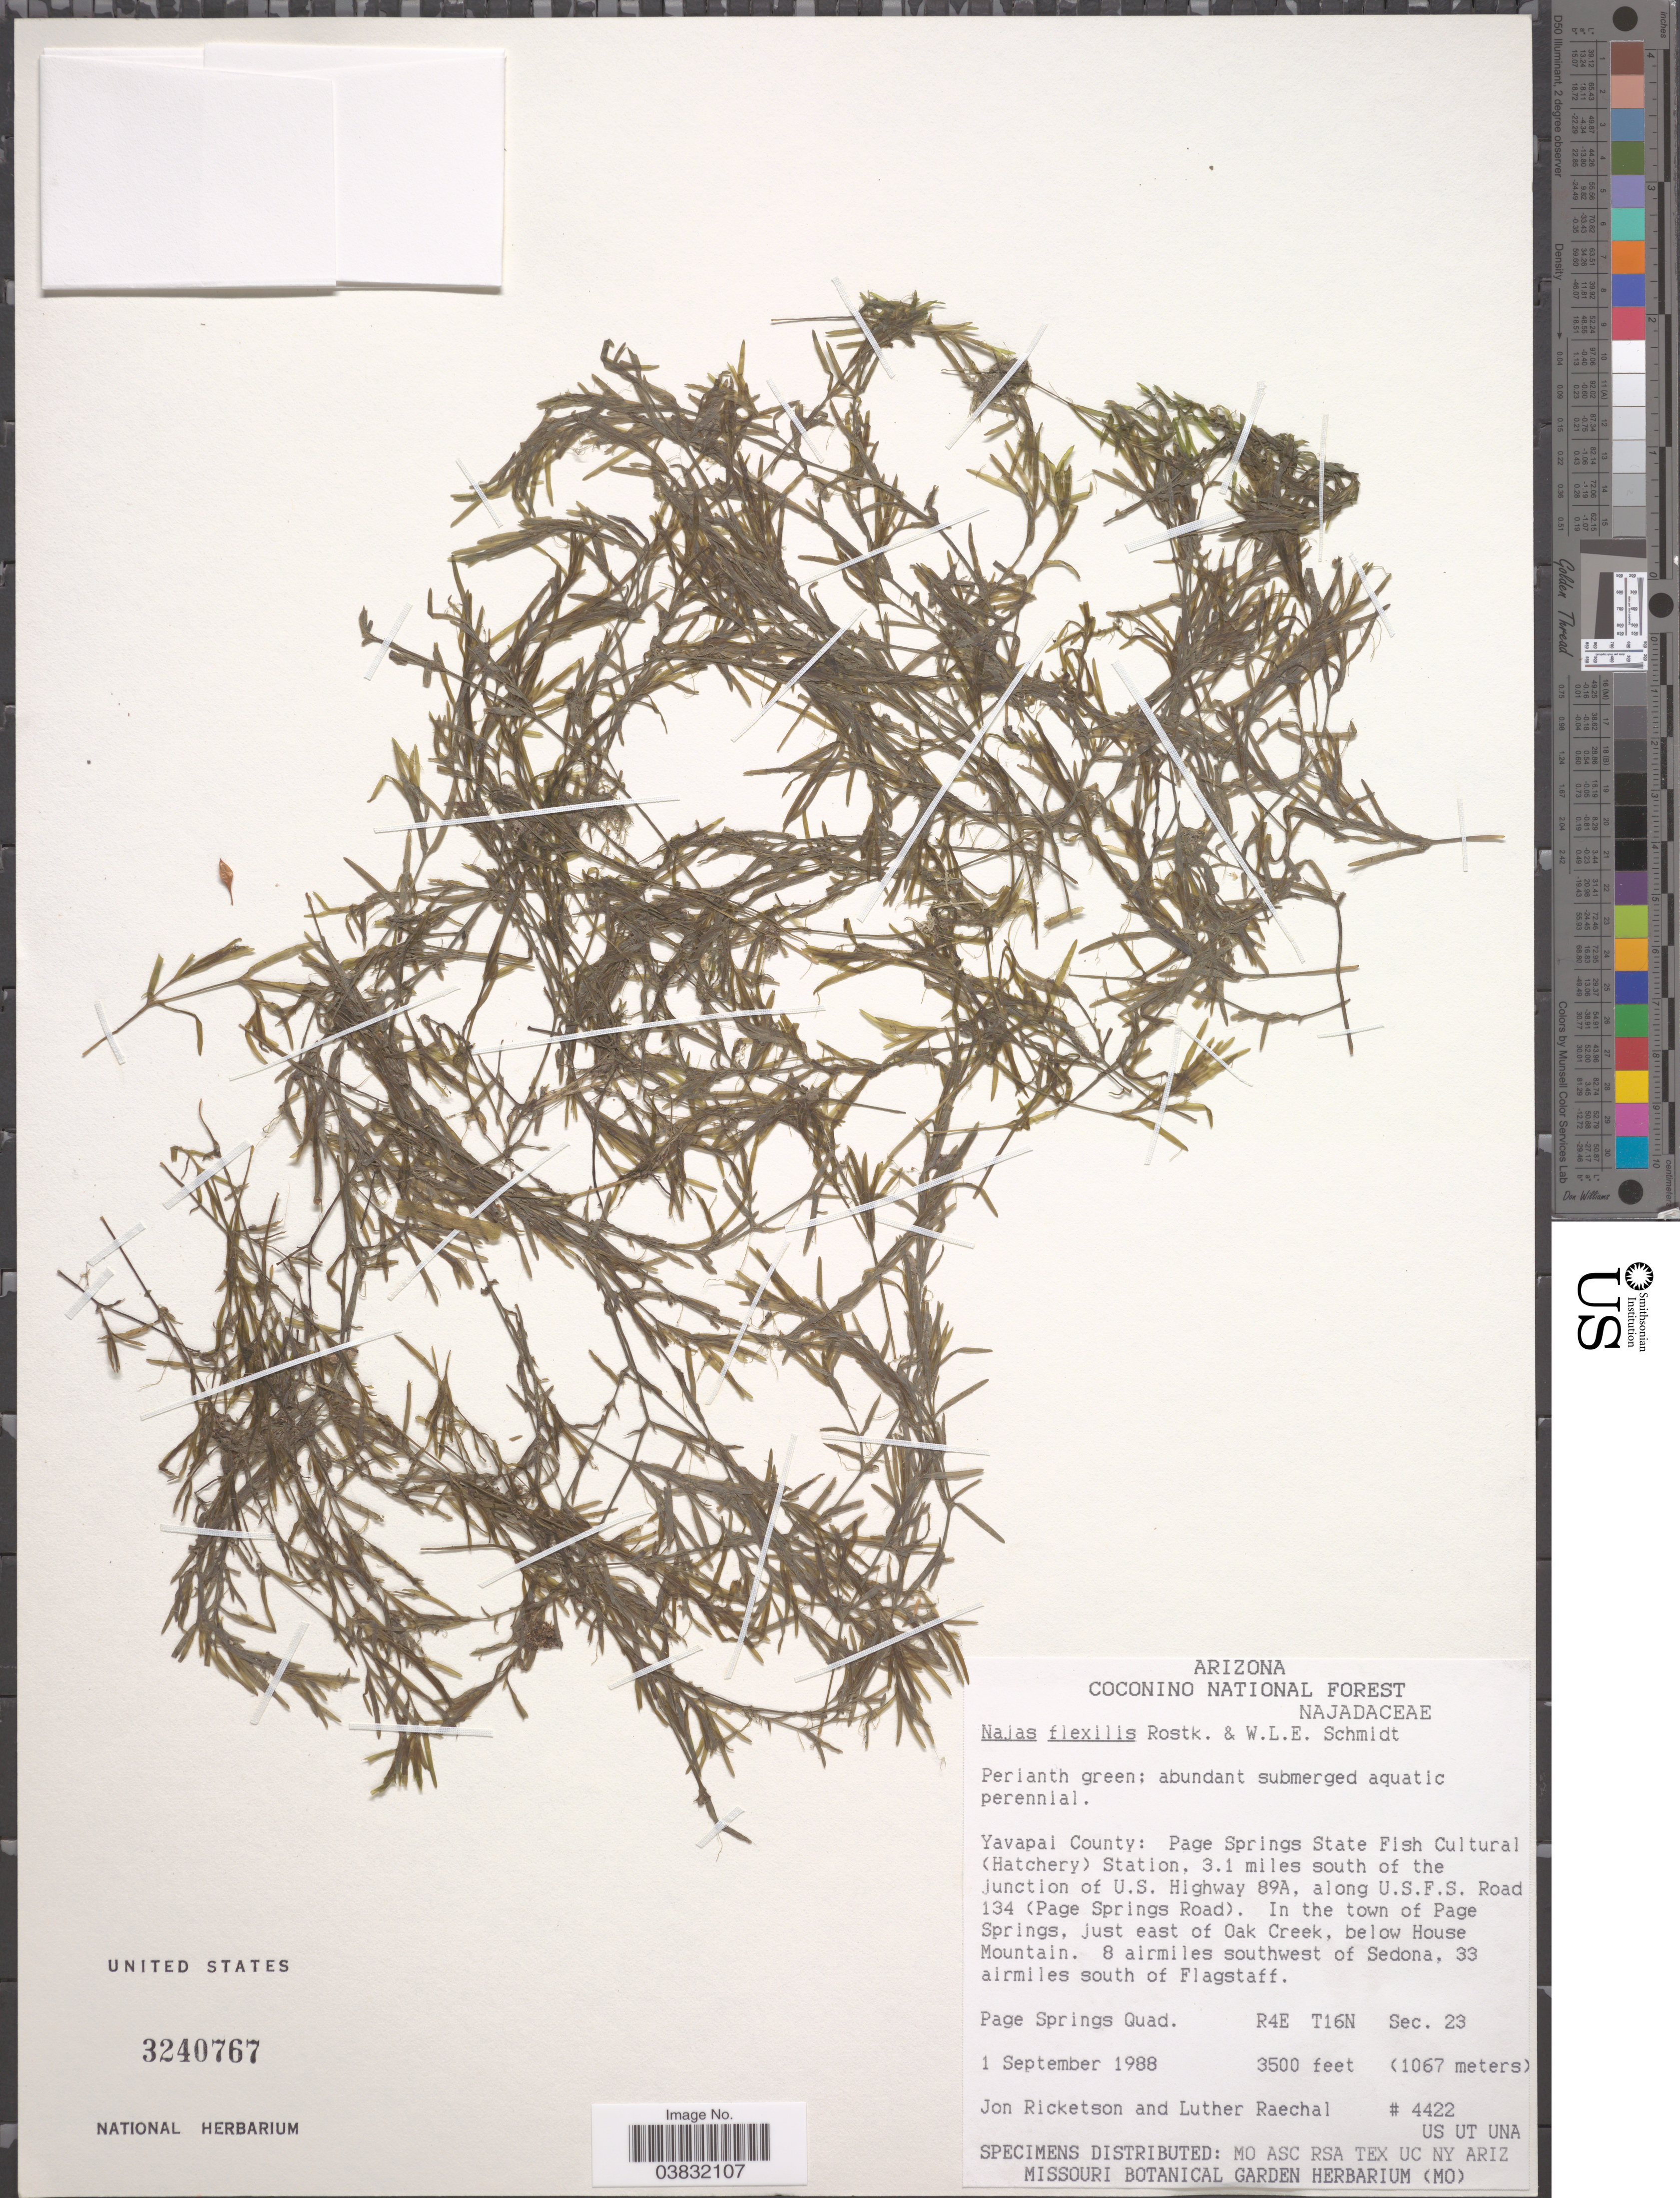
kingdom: Plantae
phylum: Tracheophyta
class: Liliopsida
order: Alismatales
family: Hydrocharitaceae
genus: Najas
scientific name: Najas flexilis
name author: (Willd.) Rostk. & Schmidt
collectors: J. Ricketson & L. Raechal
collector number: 4422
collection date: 1988-09-01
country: United States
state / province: Arizona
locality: Coconino National Forest. Yavapal County: Page Springs State Fish Cultural <Hatchery> Station, 3.1 miles south of the junction of U.S. Highway 89A, along U.S.F.S. Road 134 <Page Springs Road>. In the town of Page Springs, just east of Oak Creek, below House Mountain. 8 airmiles southwest of Sedona, 33 airmiles south of Flagstaff. Page Springs Quad. R4E T16N Sec. 23.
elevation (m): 1067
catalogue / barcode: US 3240767